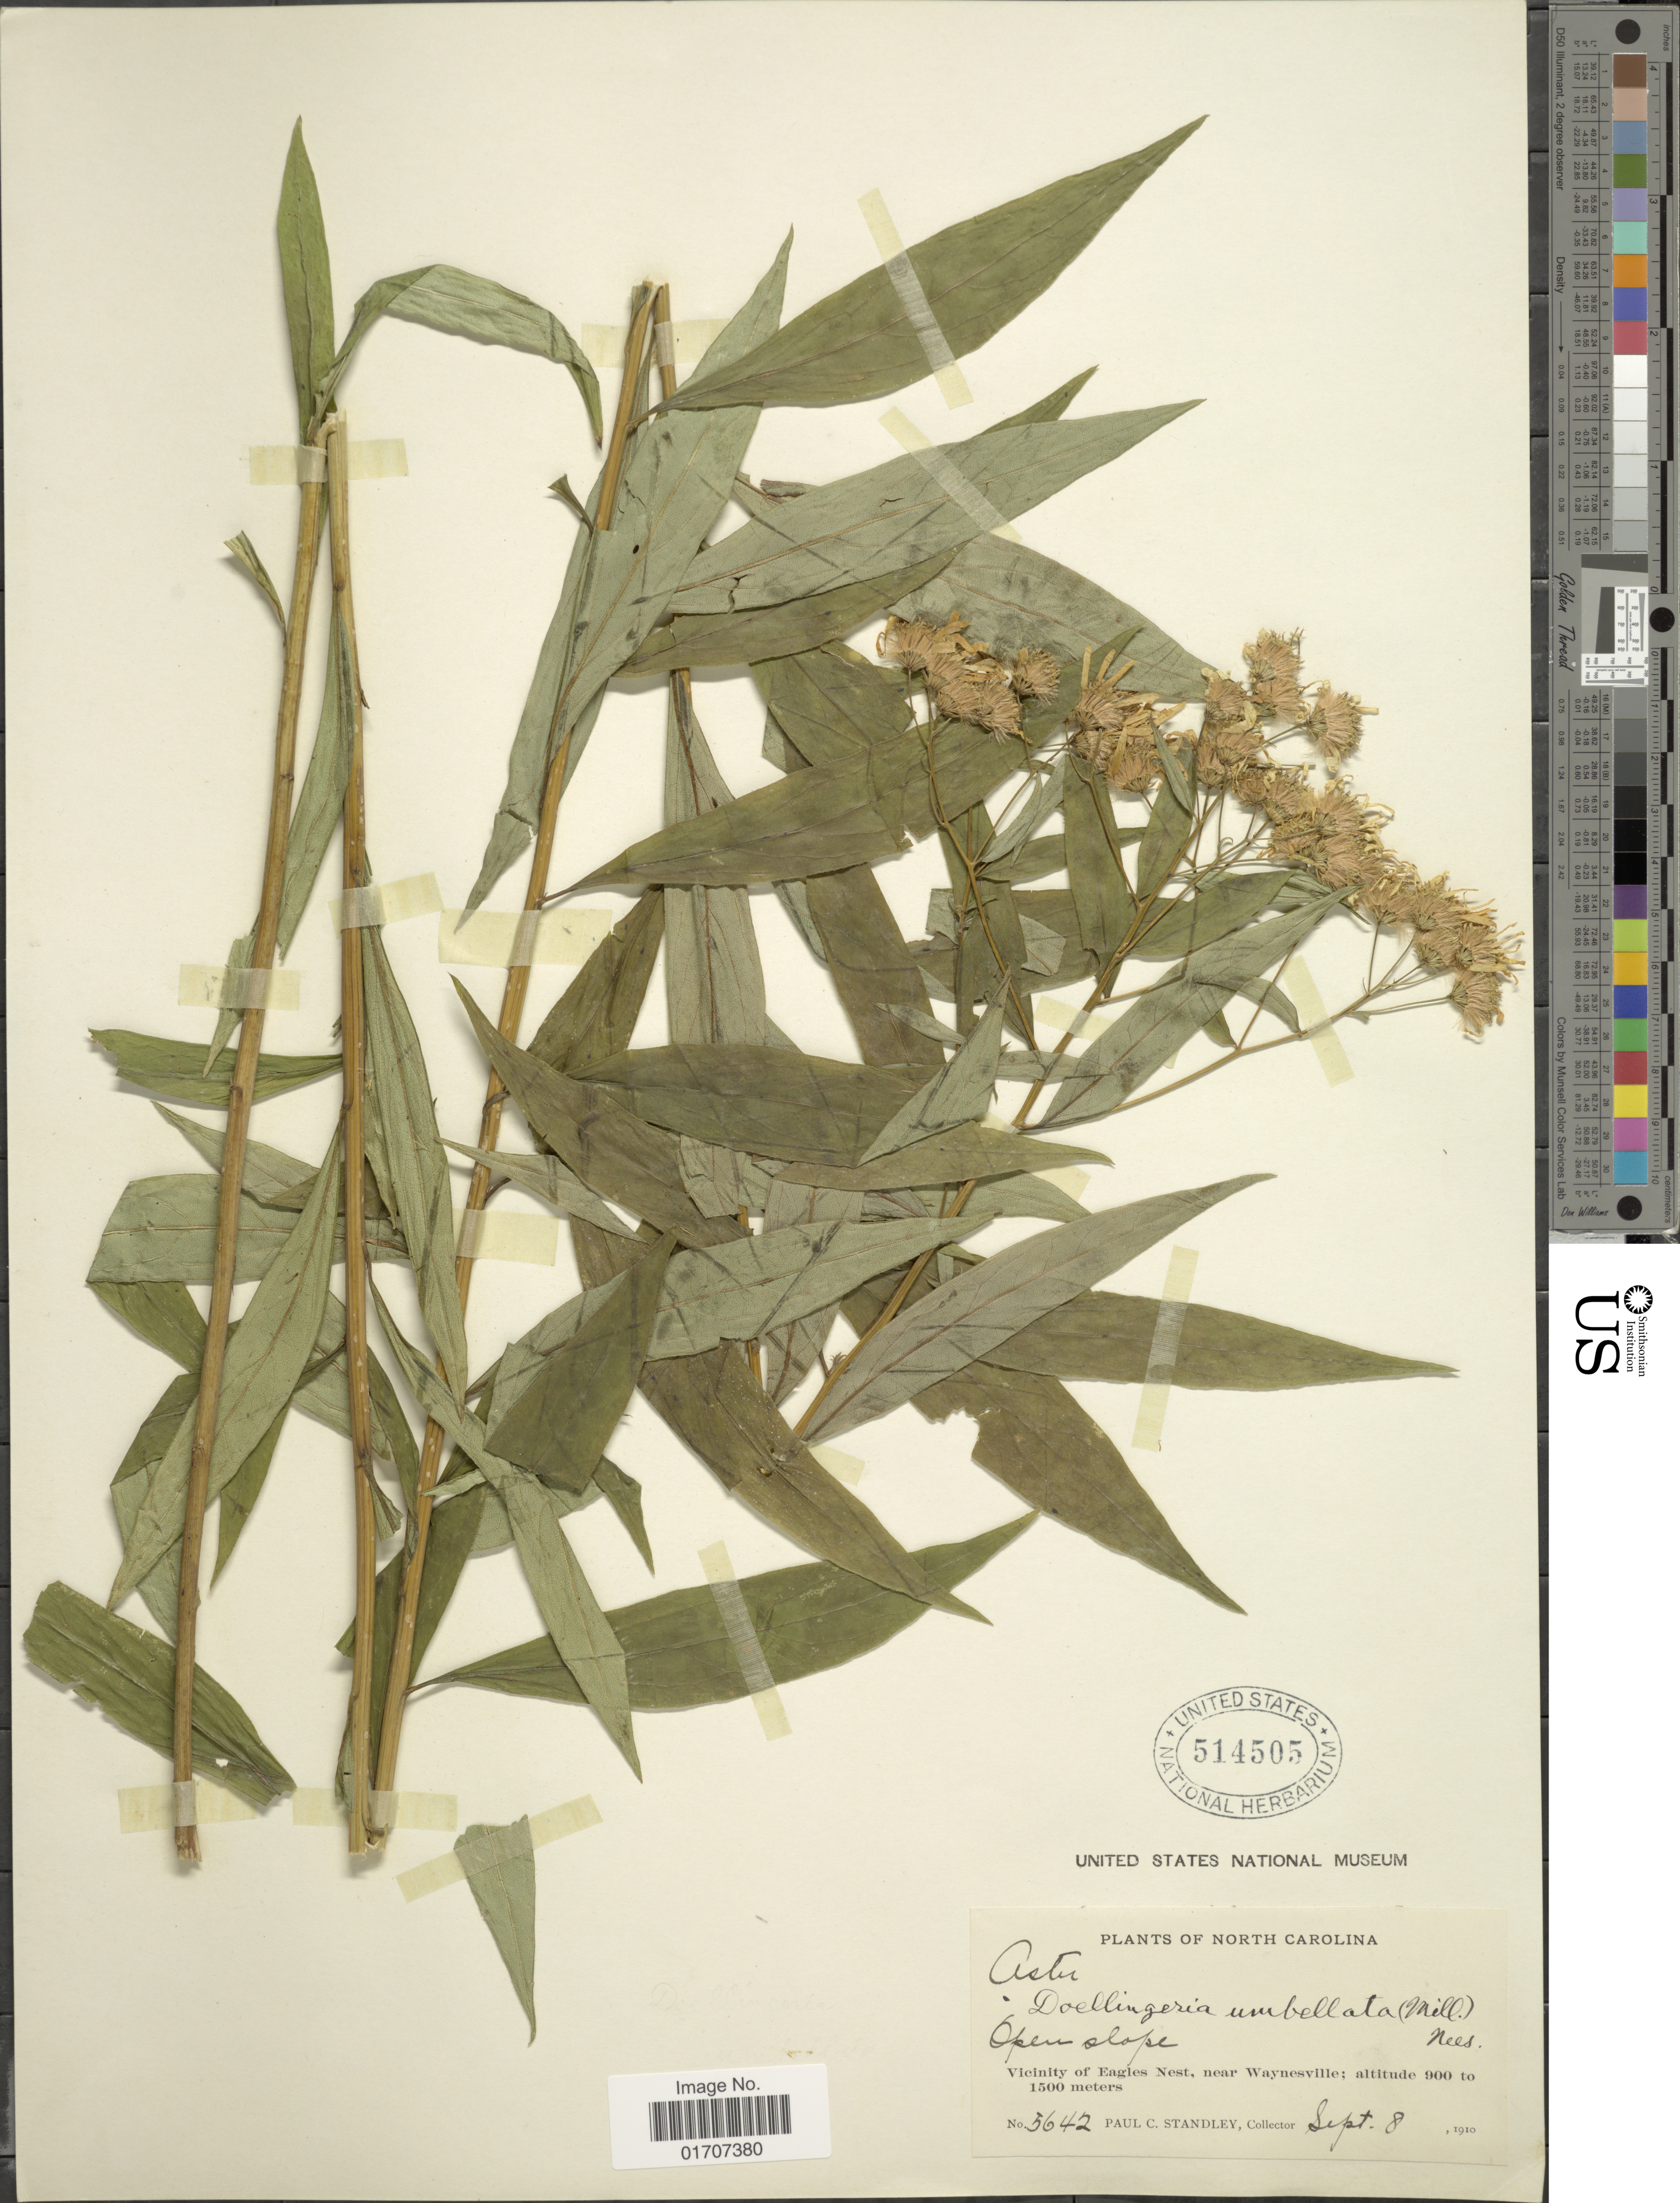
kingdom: Plantae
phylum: Tracheophyta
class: Magnoliopsida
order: Asterales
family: Asteraceae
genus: Doellingeria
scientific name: Doellingeria umbellata var. umbellata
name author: Nees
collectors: P. C. Standley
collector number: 5642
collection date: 1910-09-08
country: United States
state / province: North Carolina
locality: Vicinity of Eagles Nest, near Waynesville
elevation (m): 900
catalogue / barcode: US 514505